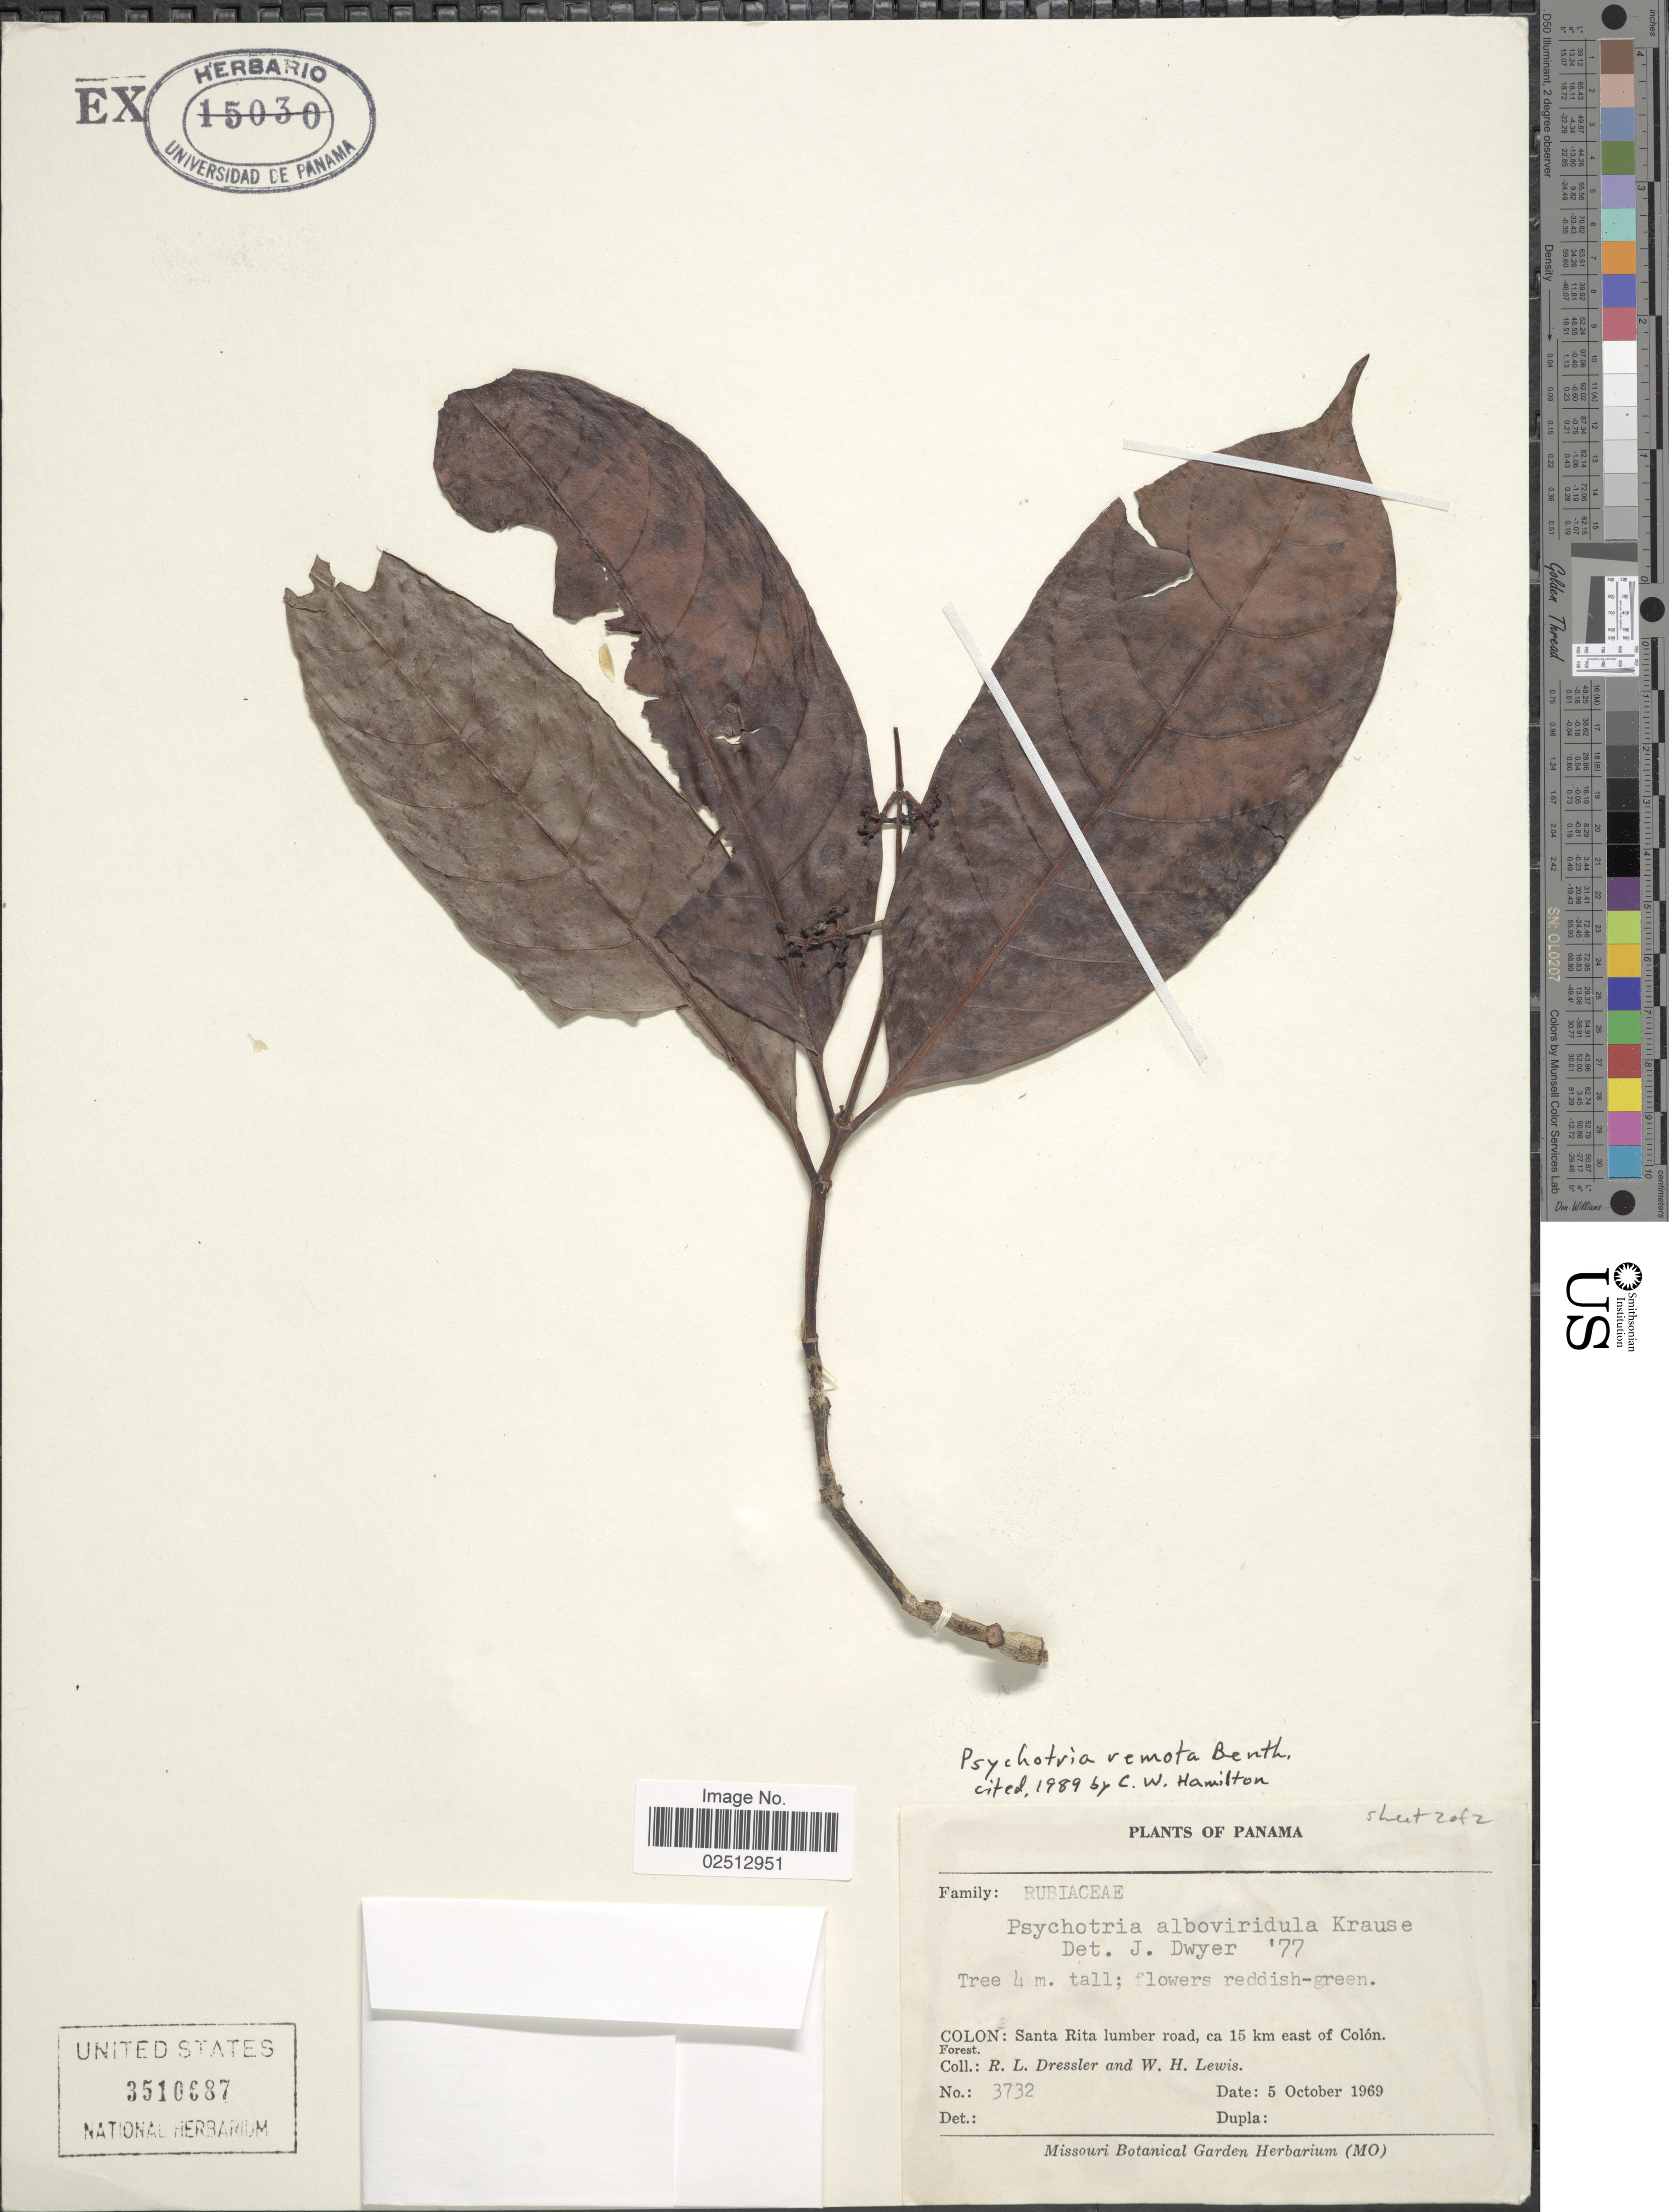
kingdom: Plantae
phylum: Tracheophyta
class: Magnoliopsida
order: Gentianales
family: Rubiaceae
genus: Psychotria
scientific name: Psychotria remota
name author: Benth.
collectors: R. Dressler & W. H. Lewis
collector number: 3732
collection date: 1969-10-05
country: Panama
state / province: Colón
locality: Colon: Santa Rita lumber road, ca 15 km east of Colon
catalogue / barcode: US 3510687